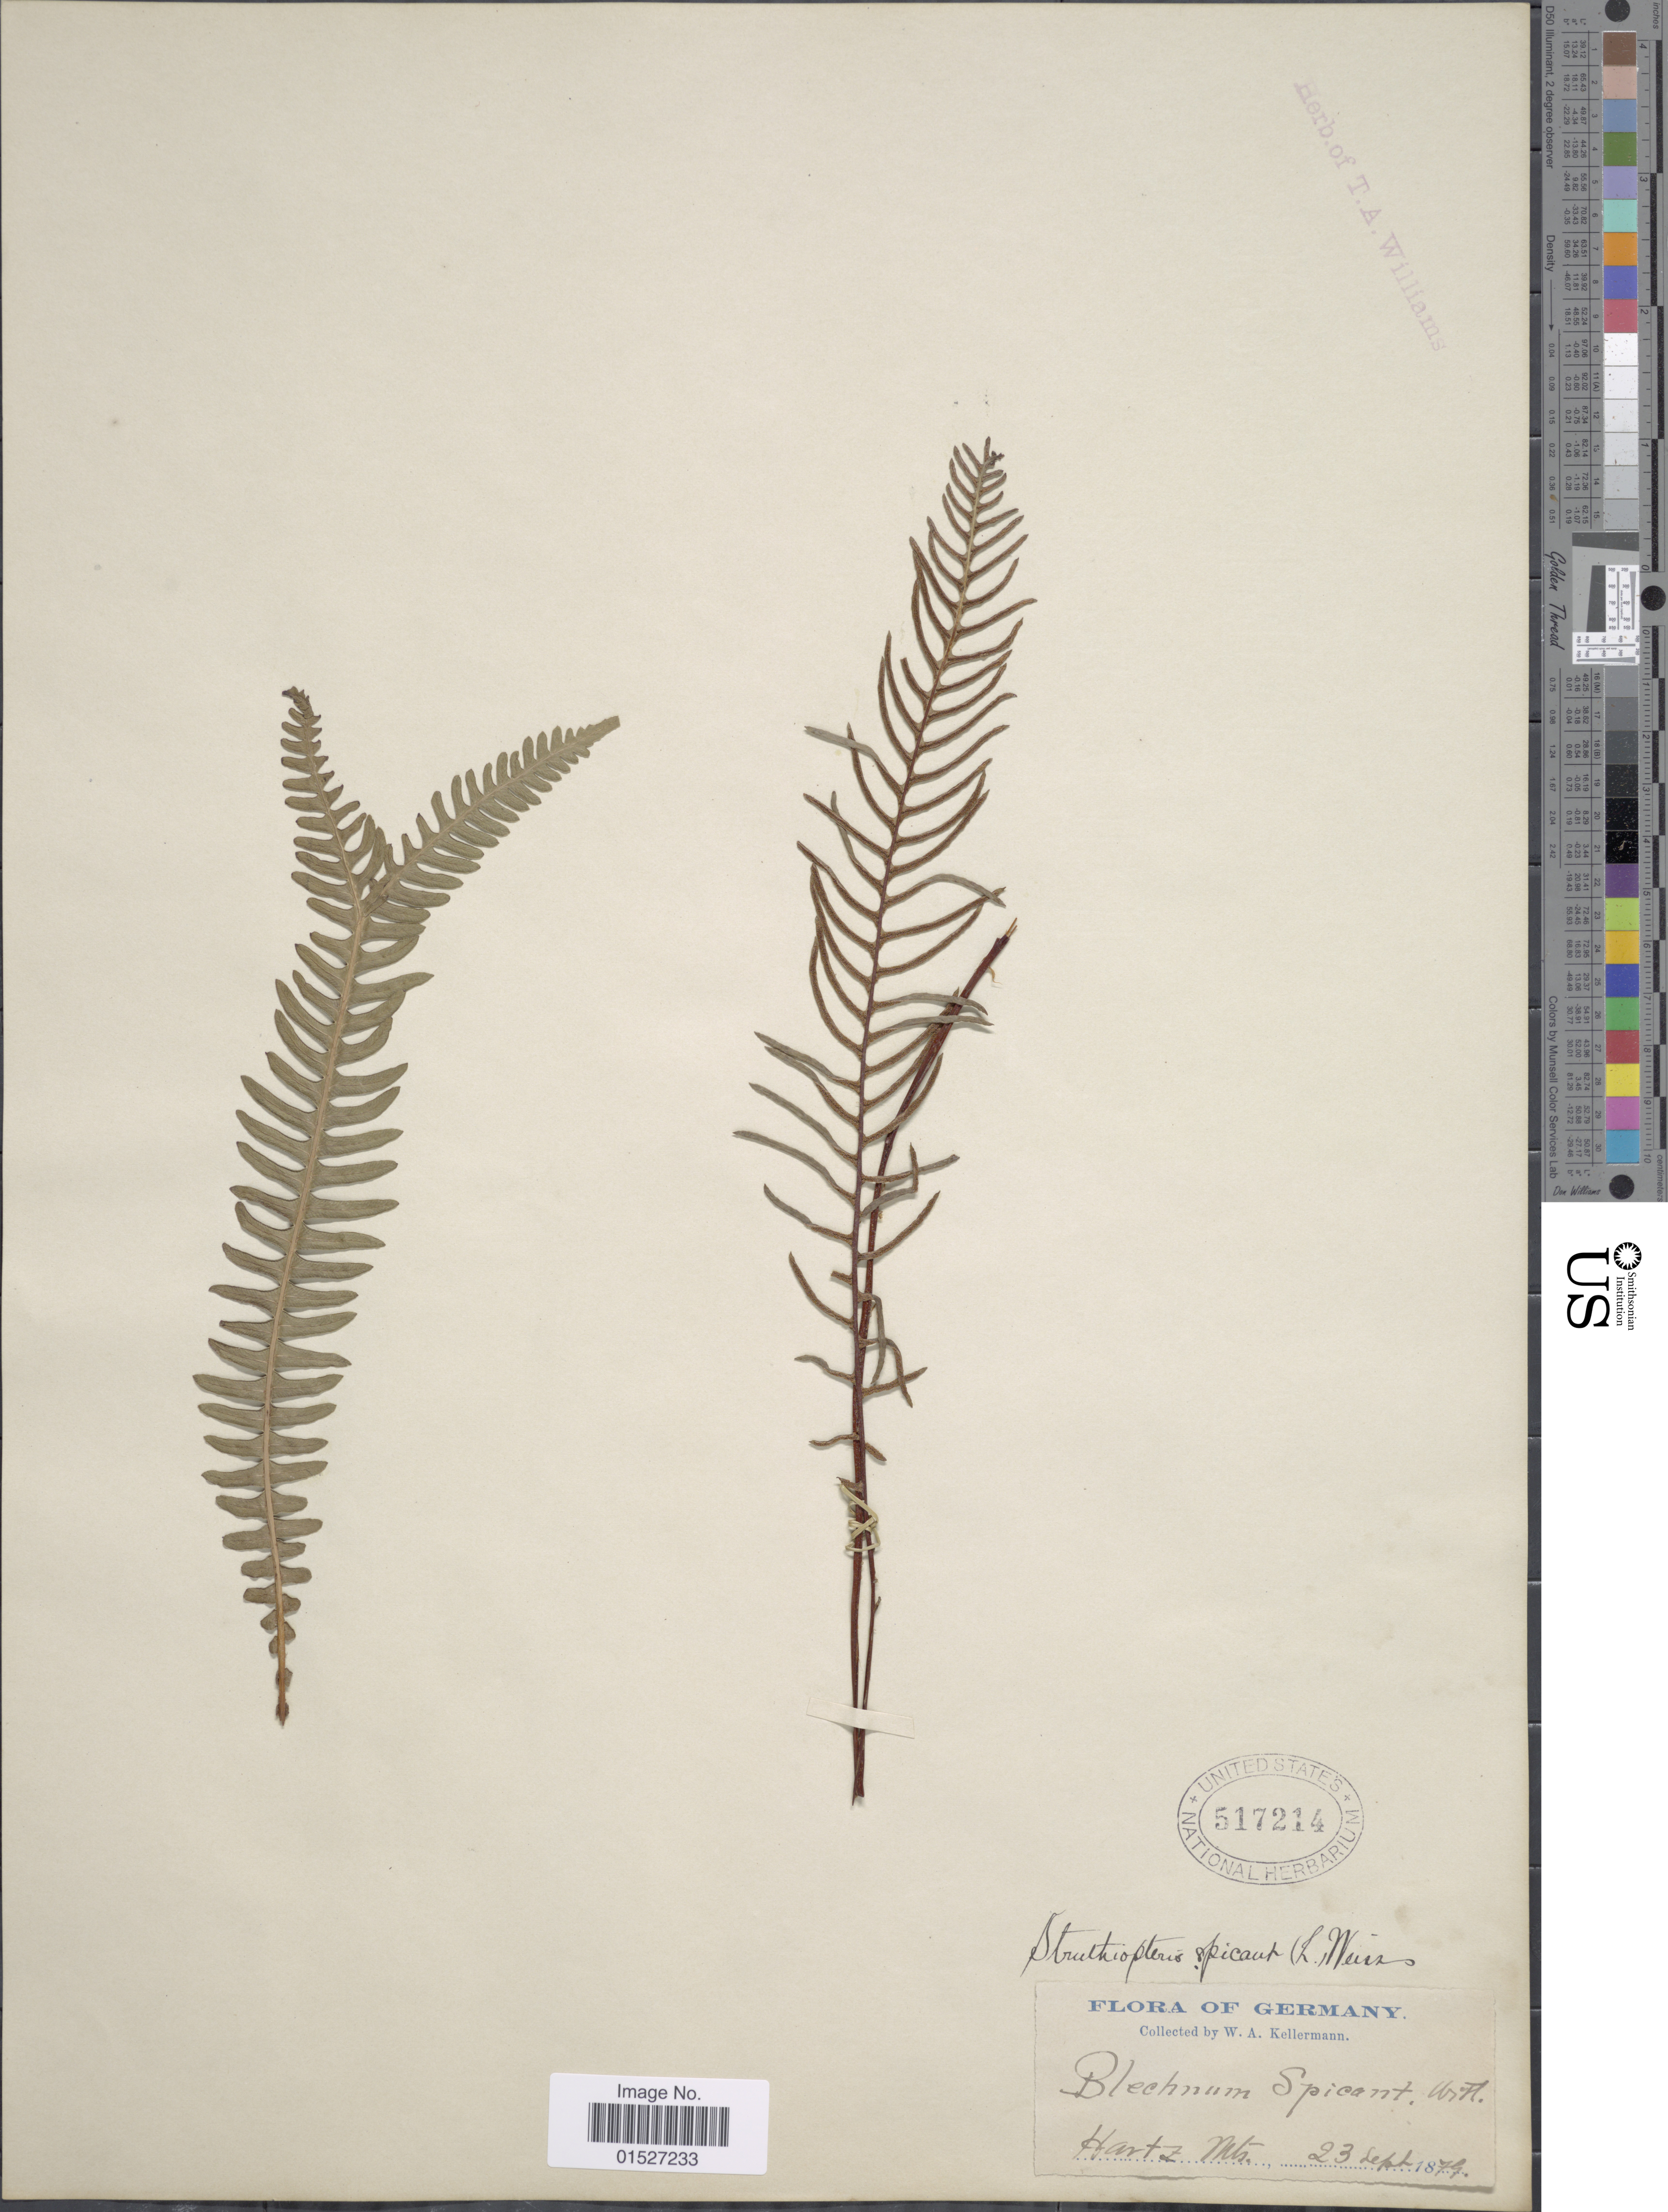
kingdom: Plantae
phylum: Tracheophyta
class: Polypodiopsida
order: Polypodiales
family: Blechnaceae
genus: Blechnum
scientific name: Blechnum spicant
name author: (L.) Sm.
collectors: W. A. Kellermann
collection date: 1879-09-23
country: Germany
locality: Hartz Mts.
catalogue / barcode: US 517214